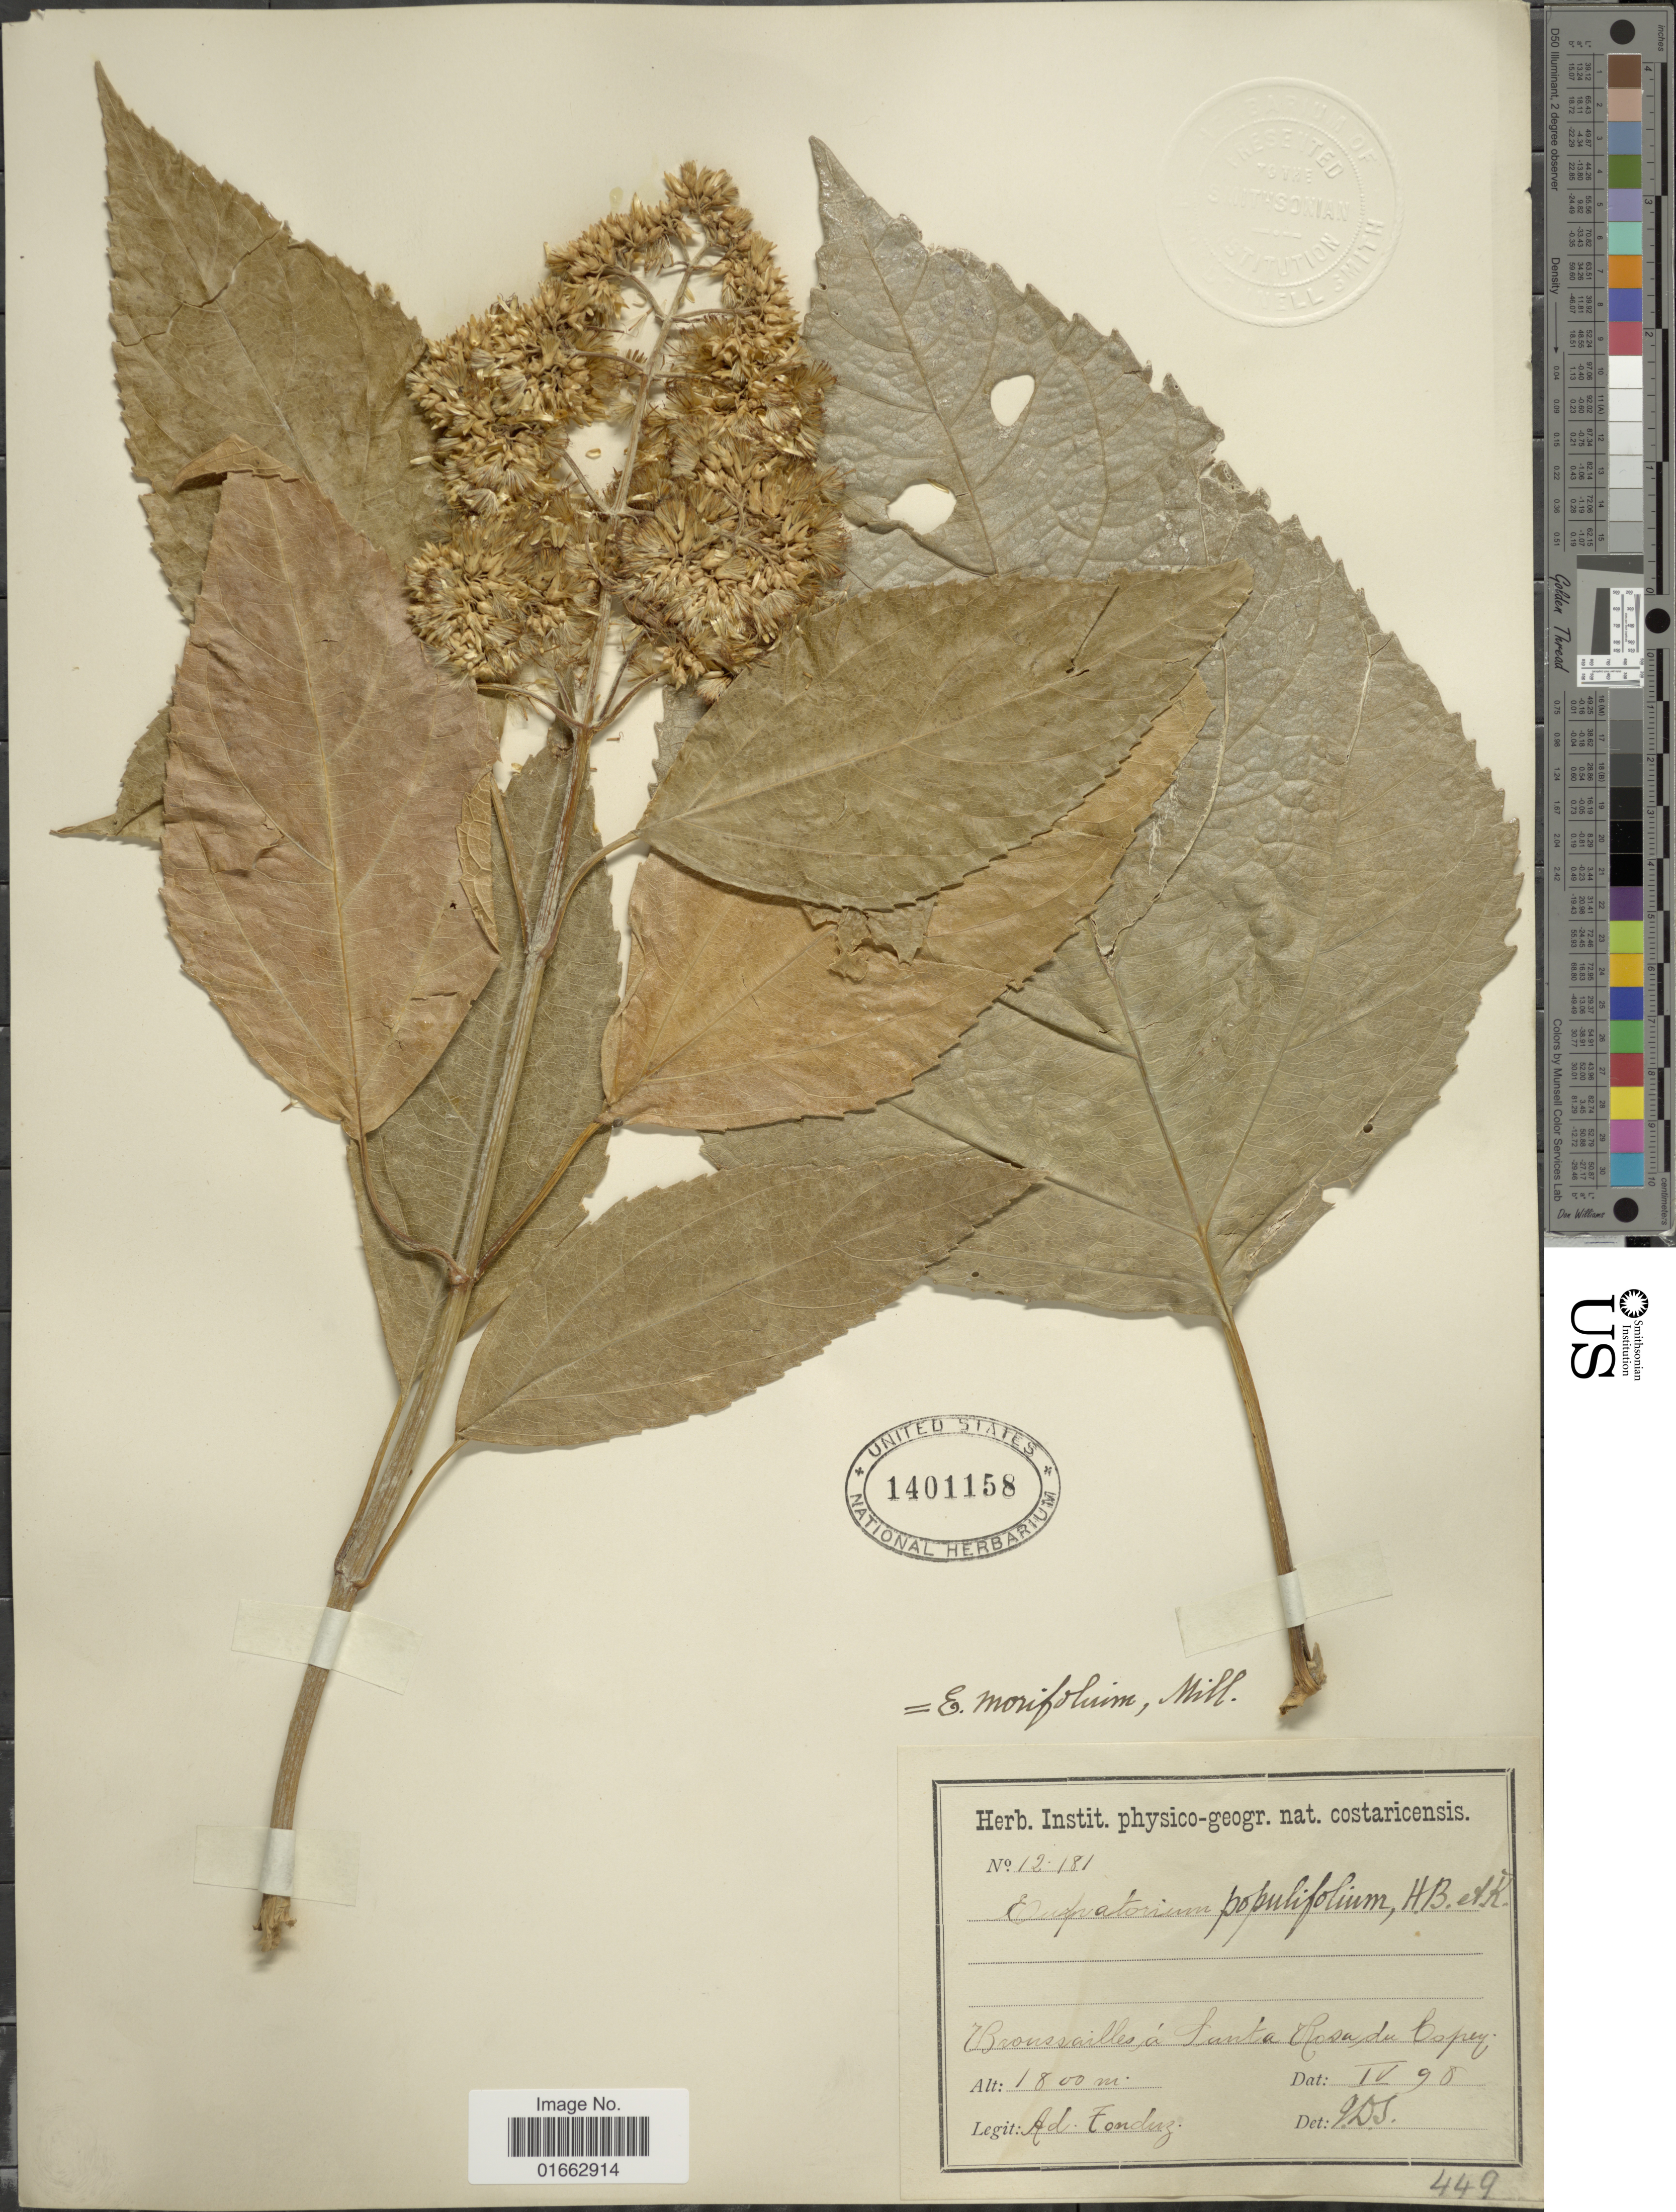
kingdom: Plantae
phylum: Tracheophyta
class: Magnoliopsida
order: Asterales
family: Asteraceae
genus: Critonia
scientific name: Critonia morifolia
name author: (Mill.) R.M. King & H. Rob.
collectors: A. Tonduz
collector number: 12181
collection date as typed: Transcribed d/m/y: /4/90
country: Costa Rica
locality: Broussailles á Santa Rosa du Copey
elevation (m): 1800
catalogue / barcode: US 1401158